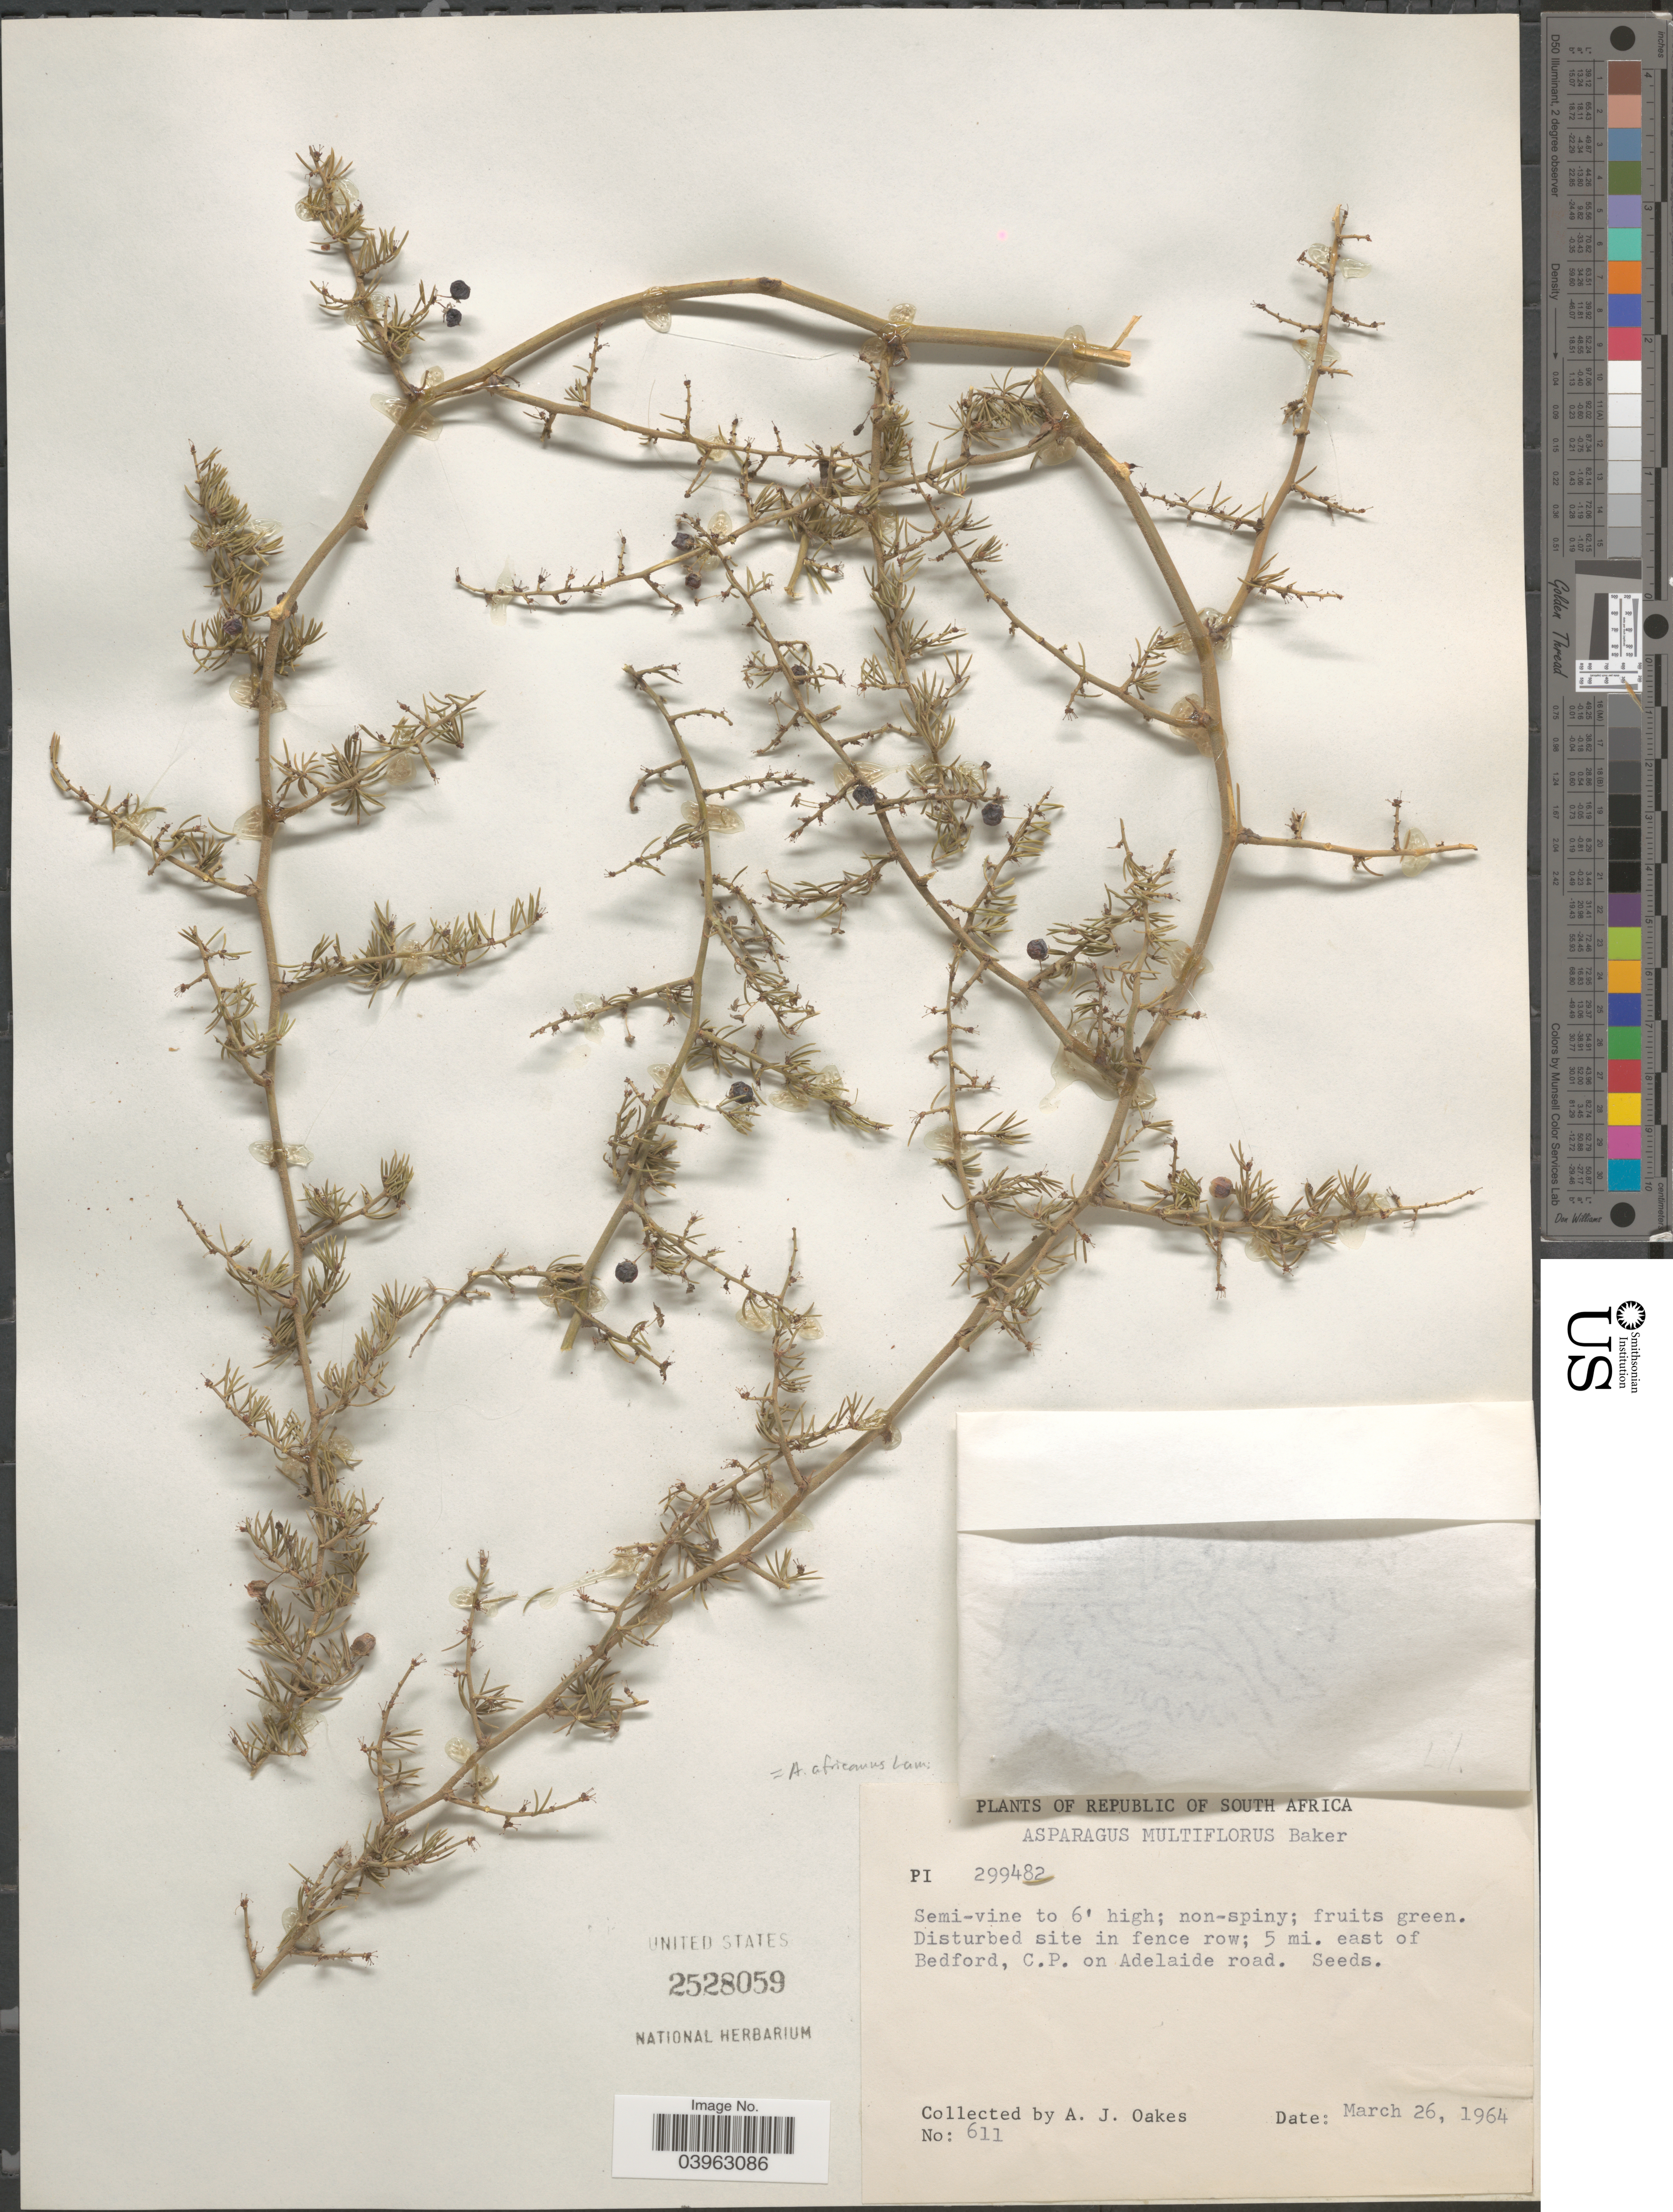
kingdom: Plantae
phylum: Tracheophyta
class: Liliopsida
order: Asparagales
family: Asparagaceae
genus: Asparagus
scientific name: Asparagus africanus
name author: Lam.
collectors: A. Oakes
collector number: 611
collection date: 1964-03-26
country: South Africa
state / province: Eastern Cape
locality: Republic of South Africa. 5 mi. east of Bedford, C.P. on Adelaide road.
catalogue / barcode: US 2528059